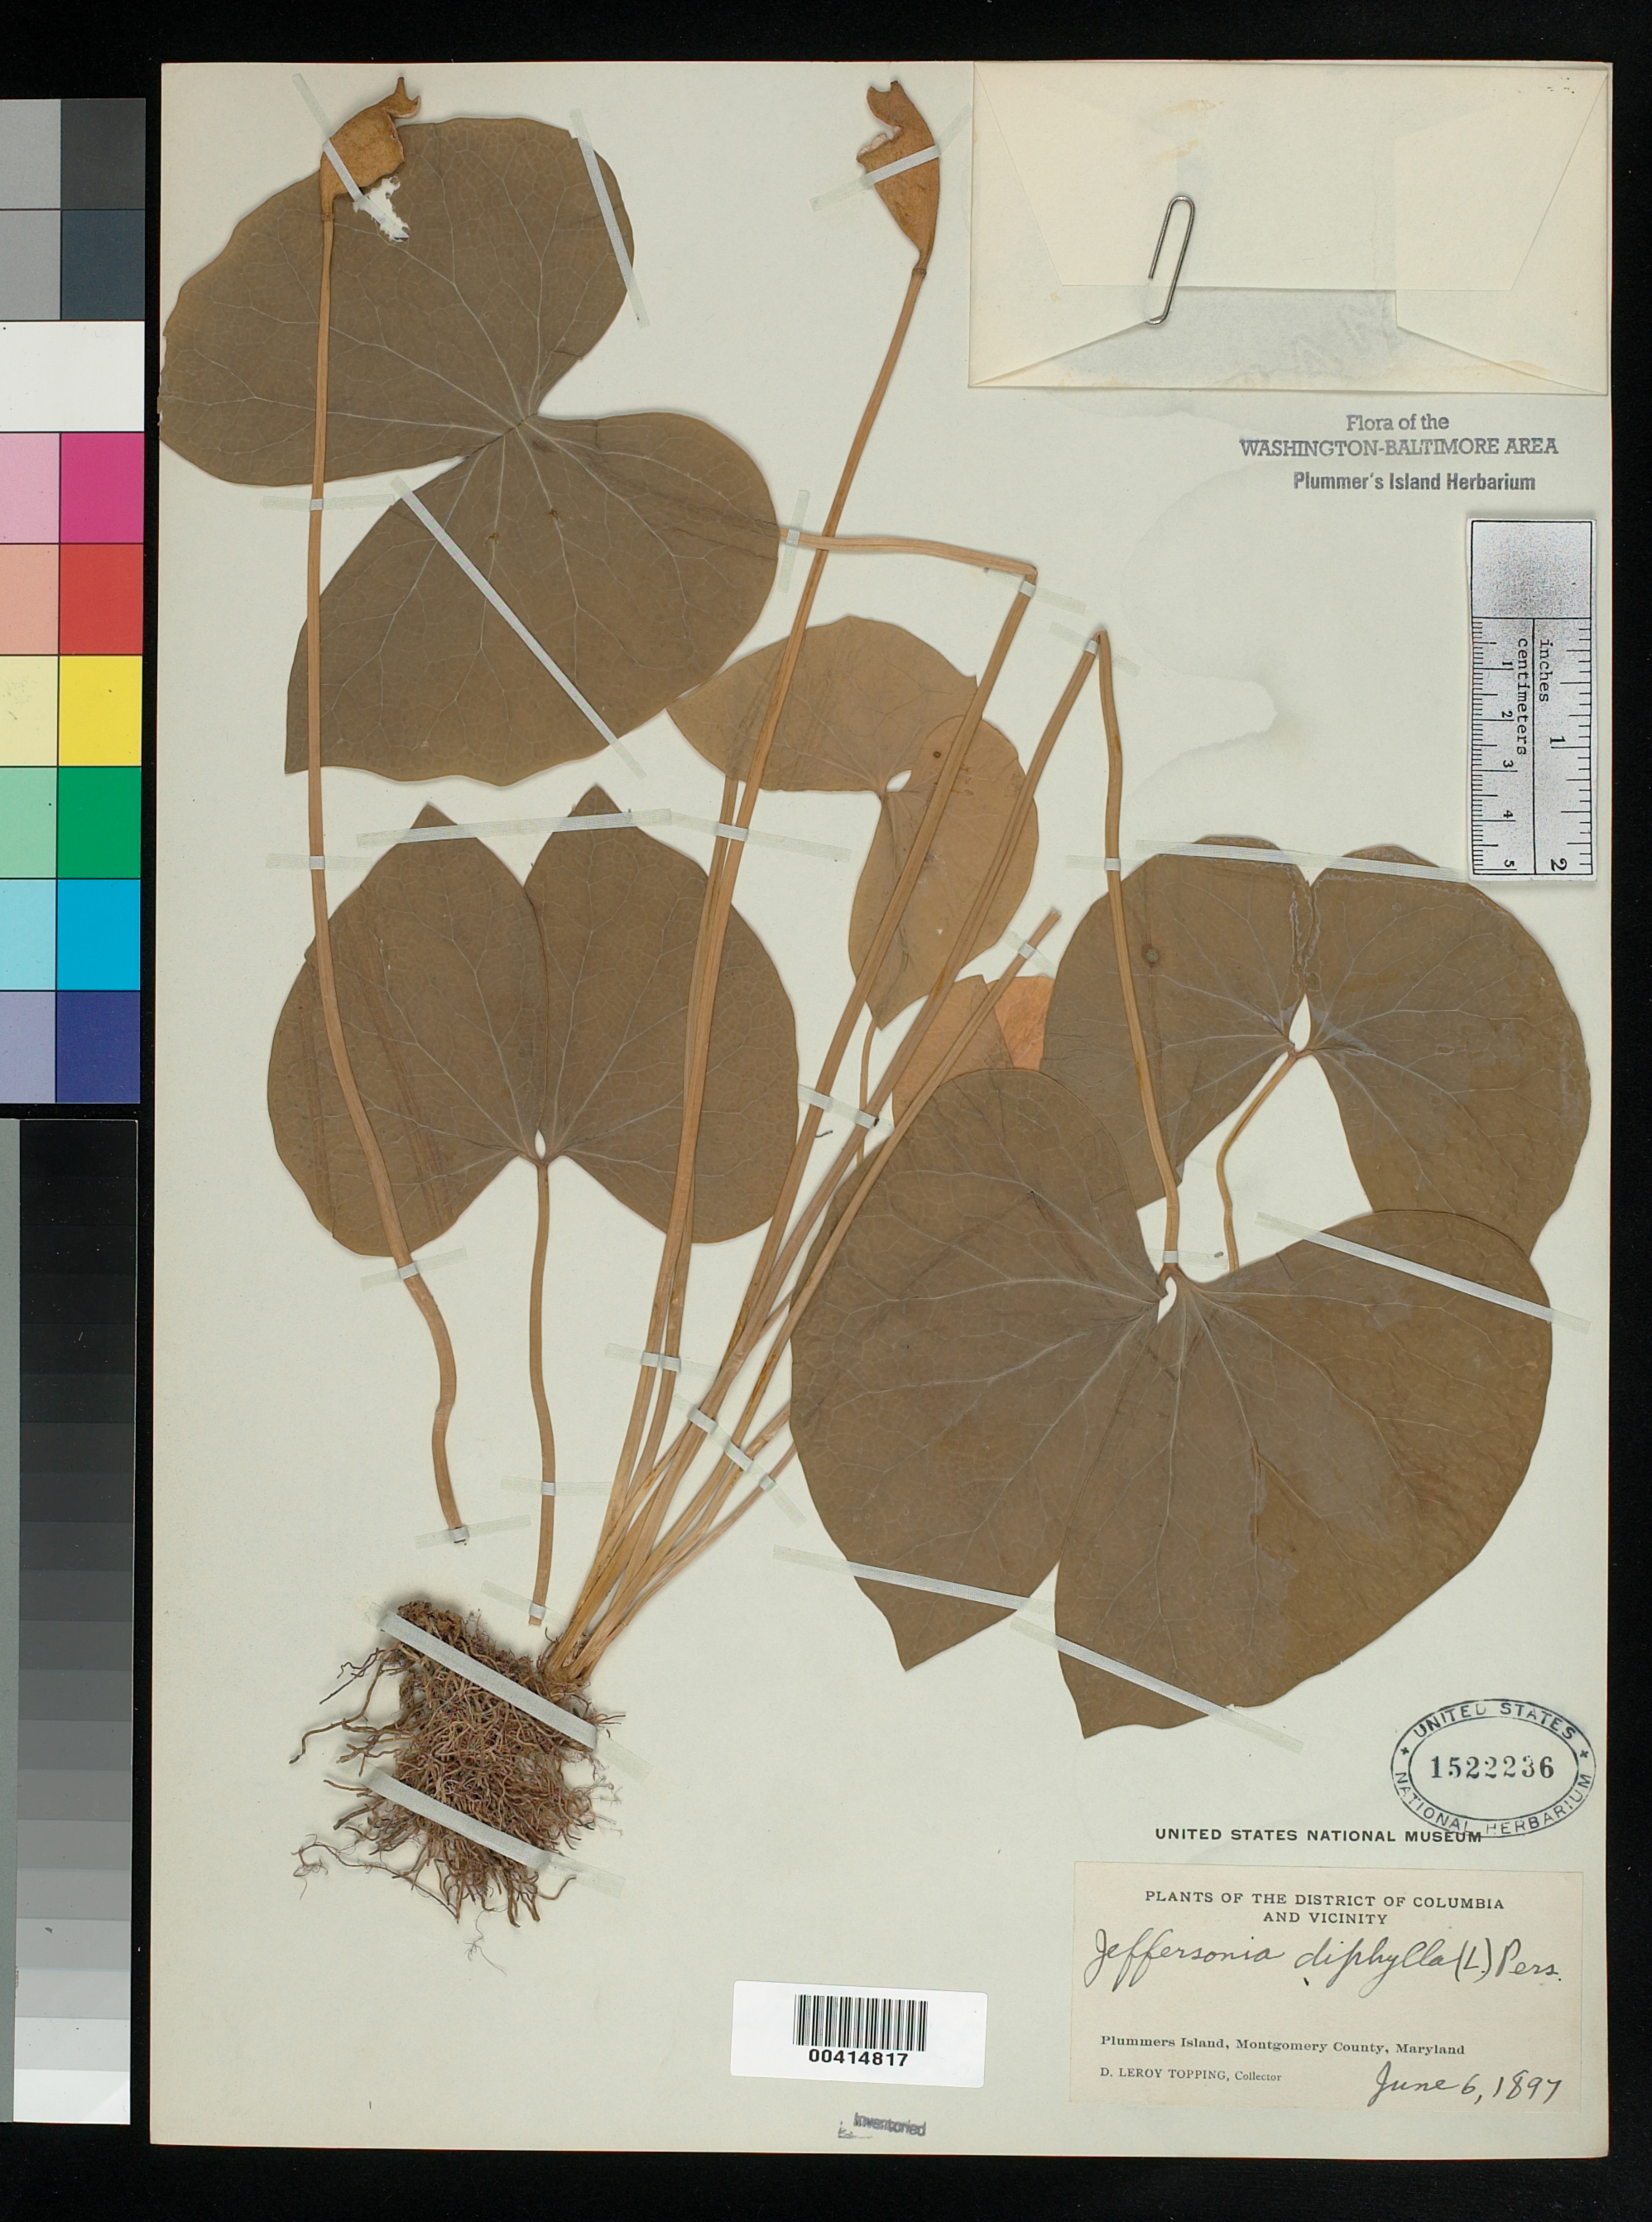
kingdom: Plantae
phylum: Tracheophyta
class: Magnoliopsida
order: Ranunculales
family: Berberidaceae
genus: Jeffersonia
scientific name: Jeffersonia diphylla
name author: (L.) Pers.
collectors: D. L. Topping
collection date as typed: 06 Jun 1897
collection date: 1897-06-06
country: United States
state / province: Maryland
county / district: Montgomery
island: Plummers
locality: Plummer's Island C. & O. Canal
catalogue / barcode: US 1522236